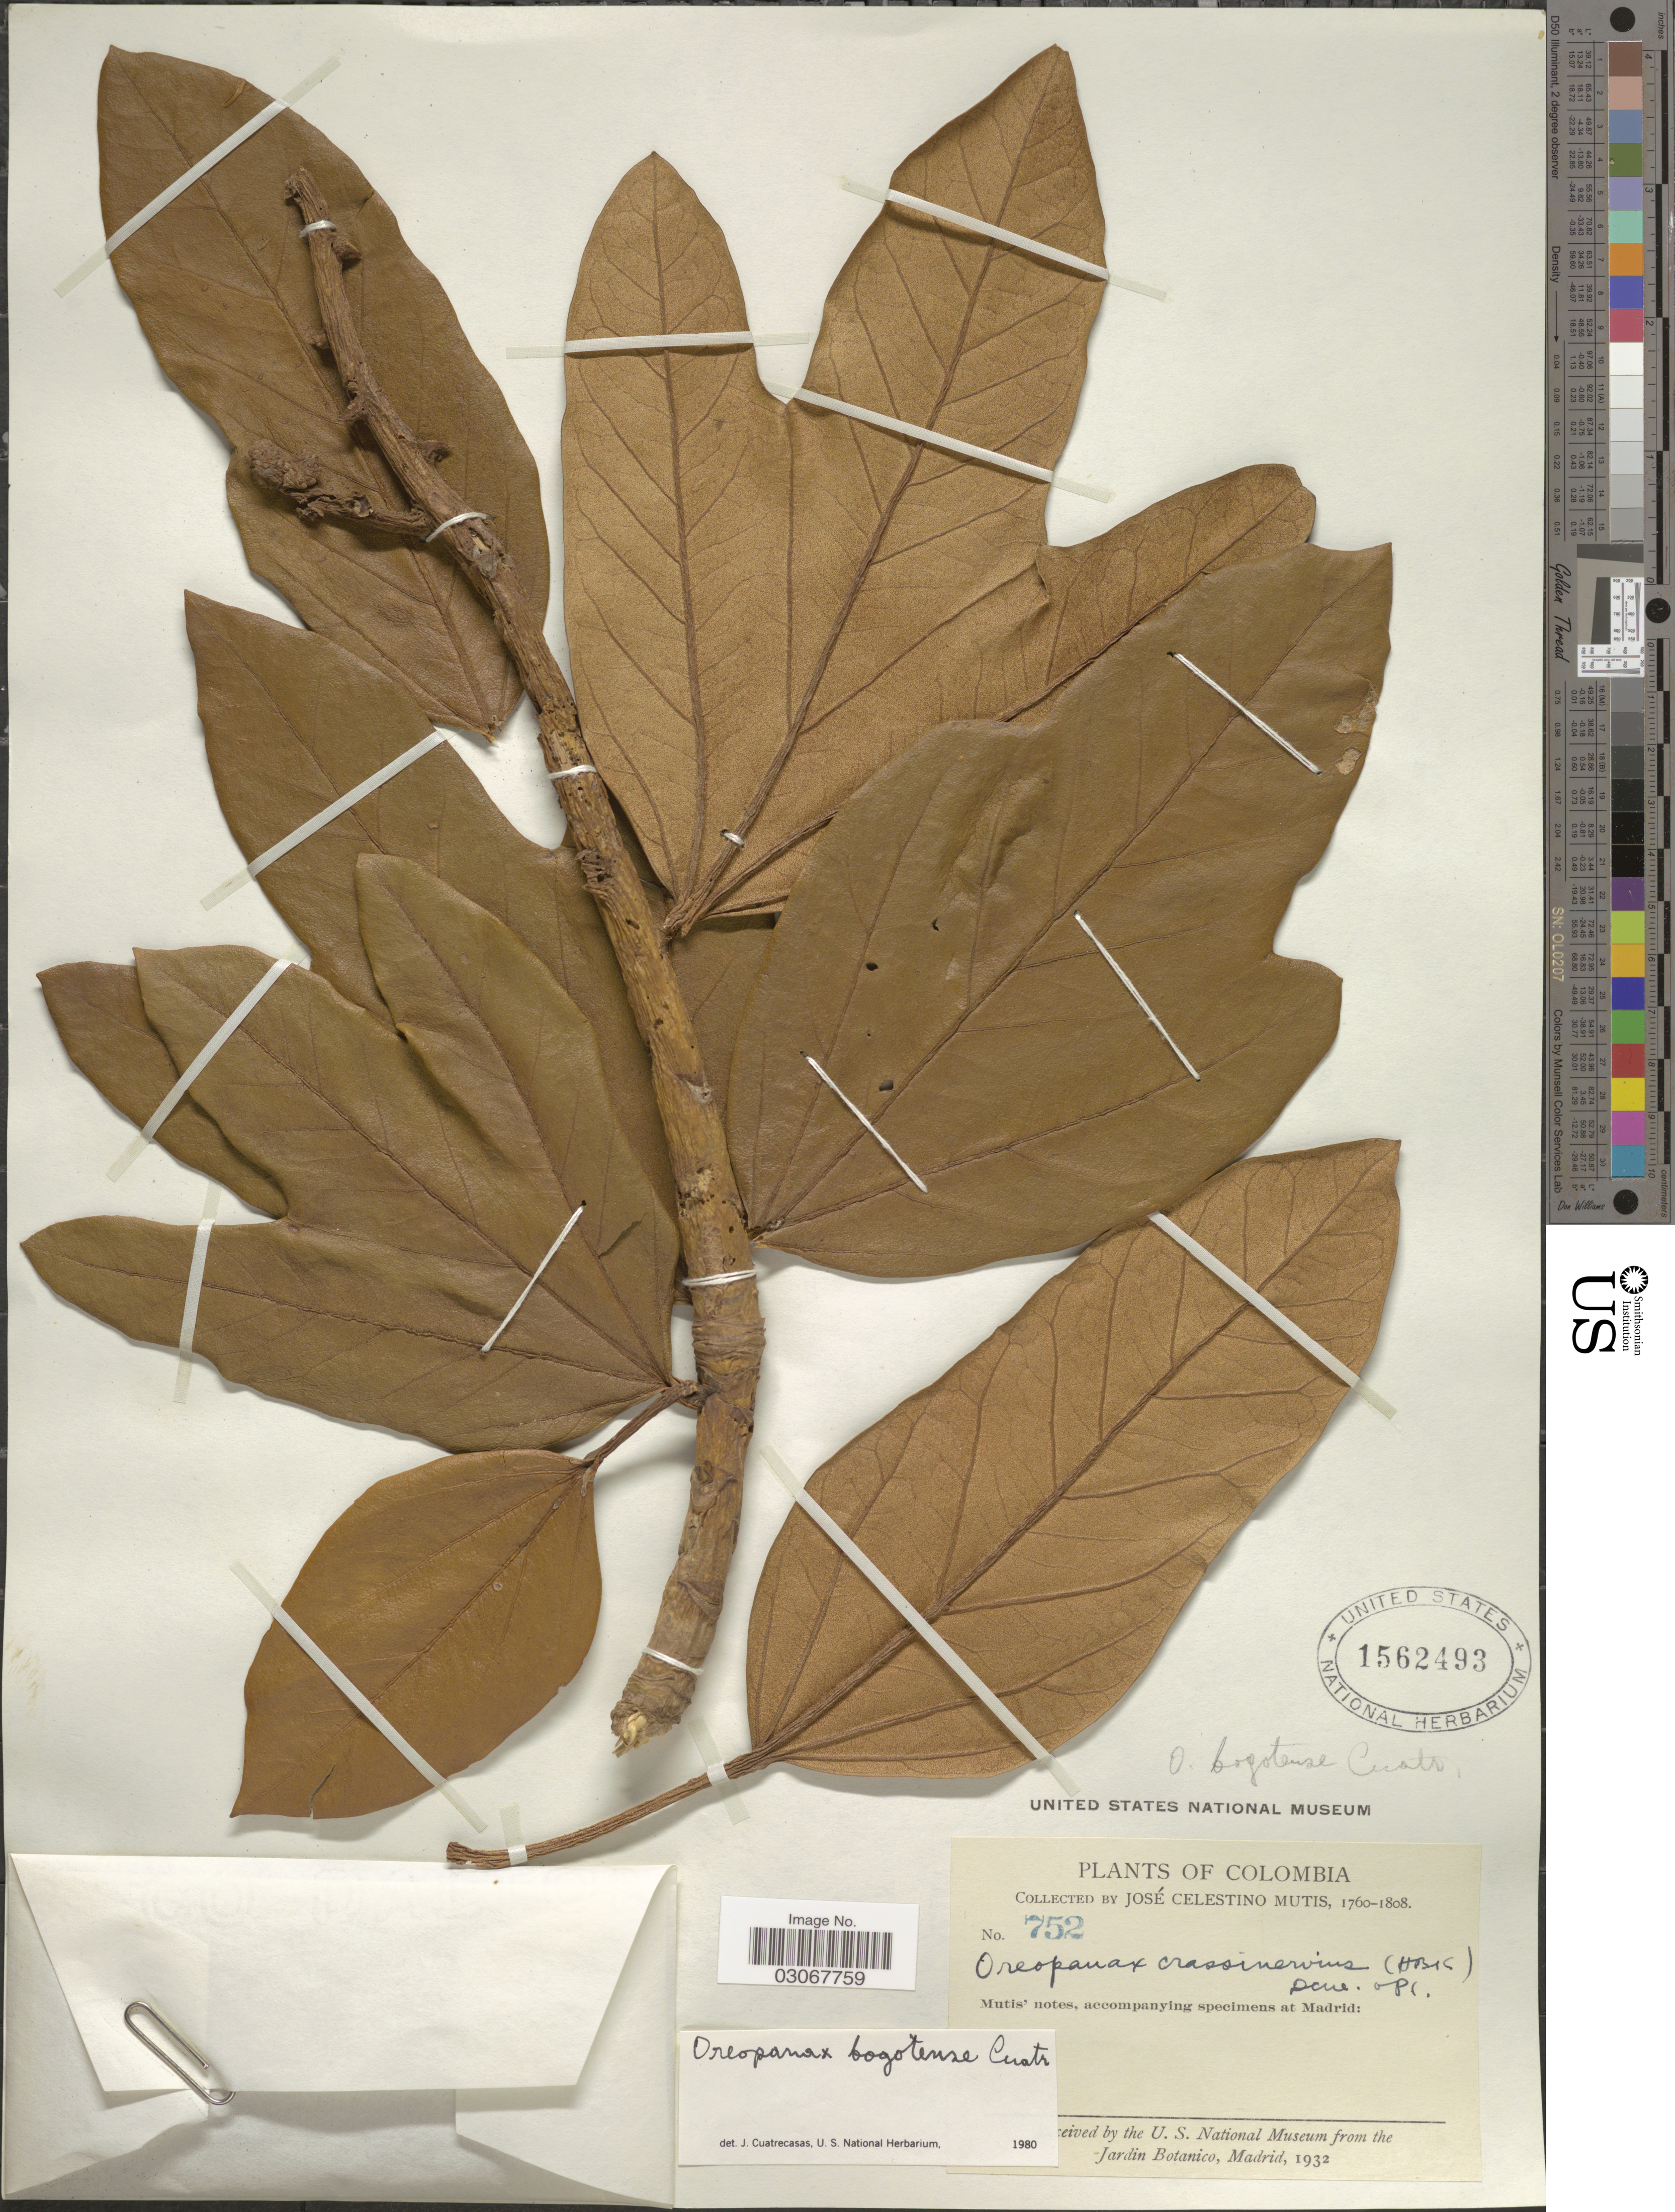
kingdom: Plantae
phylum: Tracheophyta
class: Magnoliopsida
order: Apiales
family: Araliaceae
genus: Oreopanax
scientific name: Oreopanax bogotense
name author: Cuatrec.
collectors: J. C. B. Mutis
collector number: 752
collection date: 1760/1808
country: Colombia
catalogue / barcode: US 1562493